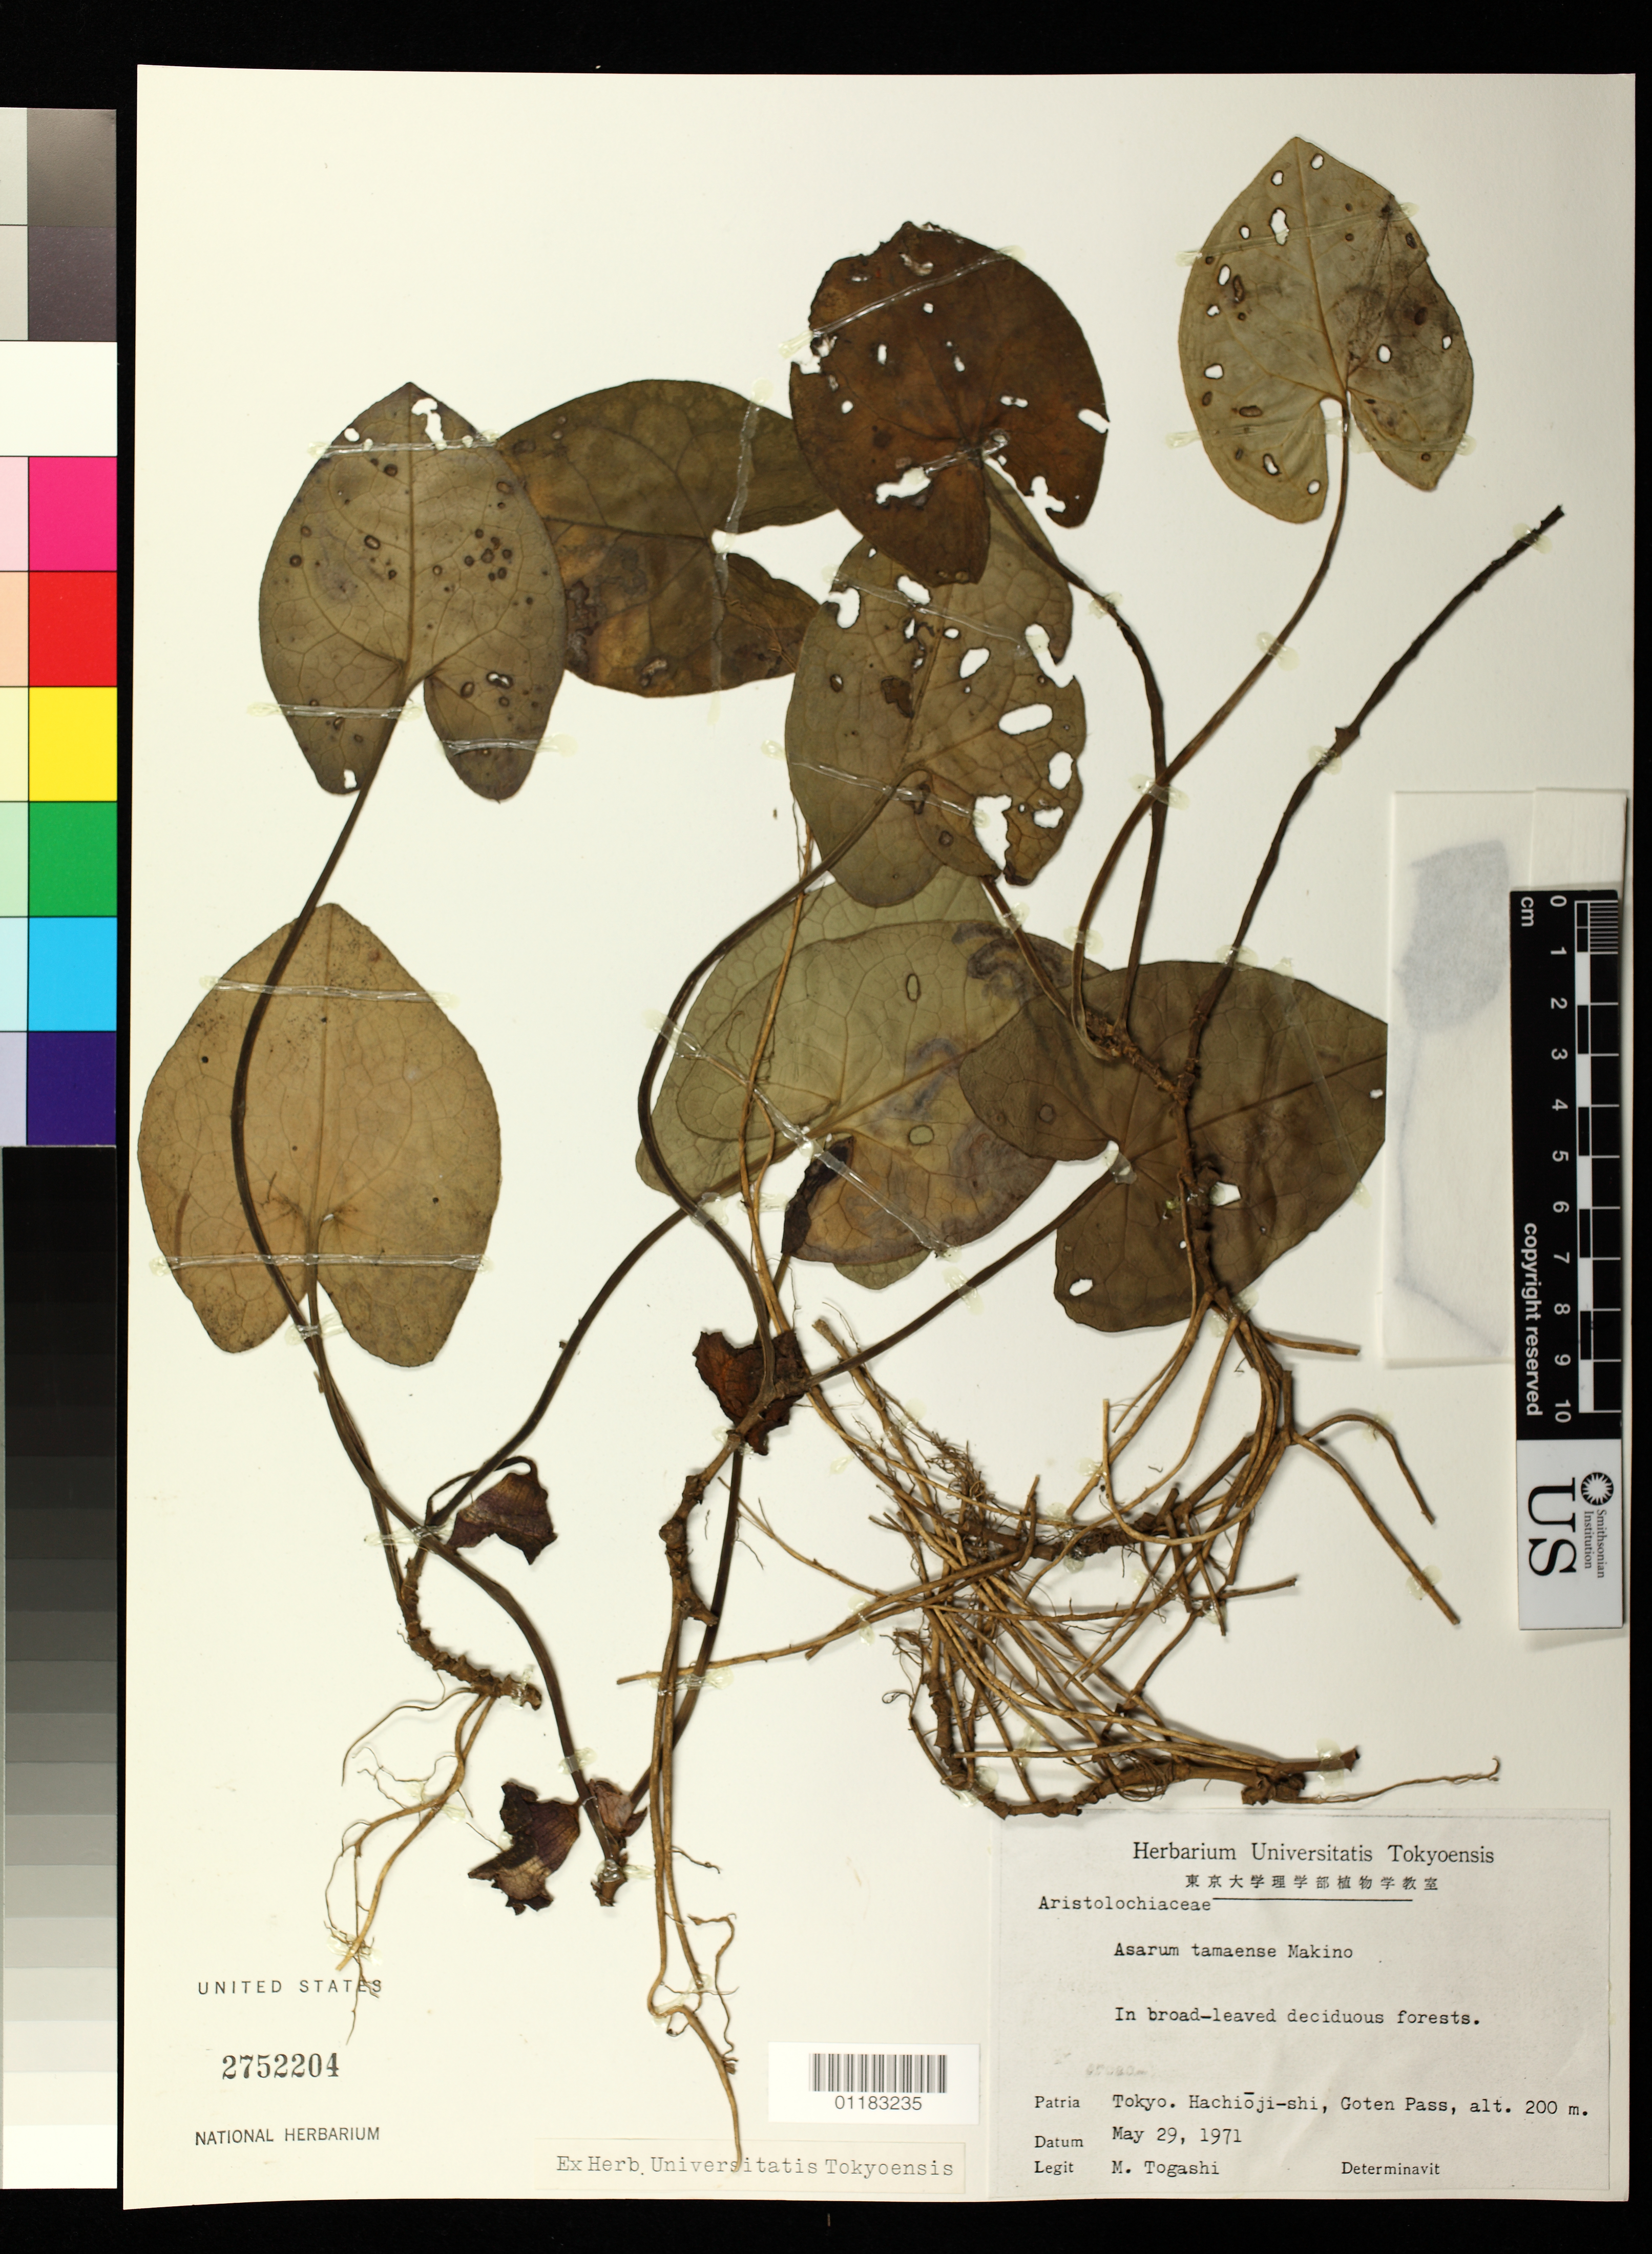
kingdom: Plantae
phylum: Tracheophyta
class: Magnoliopsida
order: Piperales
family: Aristolochiaceae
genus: Asarum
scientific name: Asarum tamaense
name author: Makino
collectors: M. Togasi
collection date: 1971-05-29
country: Japan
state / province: Tokyo, Federal City of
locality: Hachioji-shi, Goten Pass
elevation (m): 200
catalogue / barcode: US 2752204